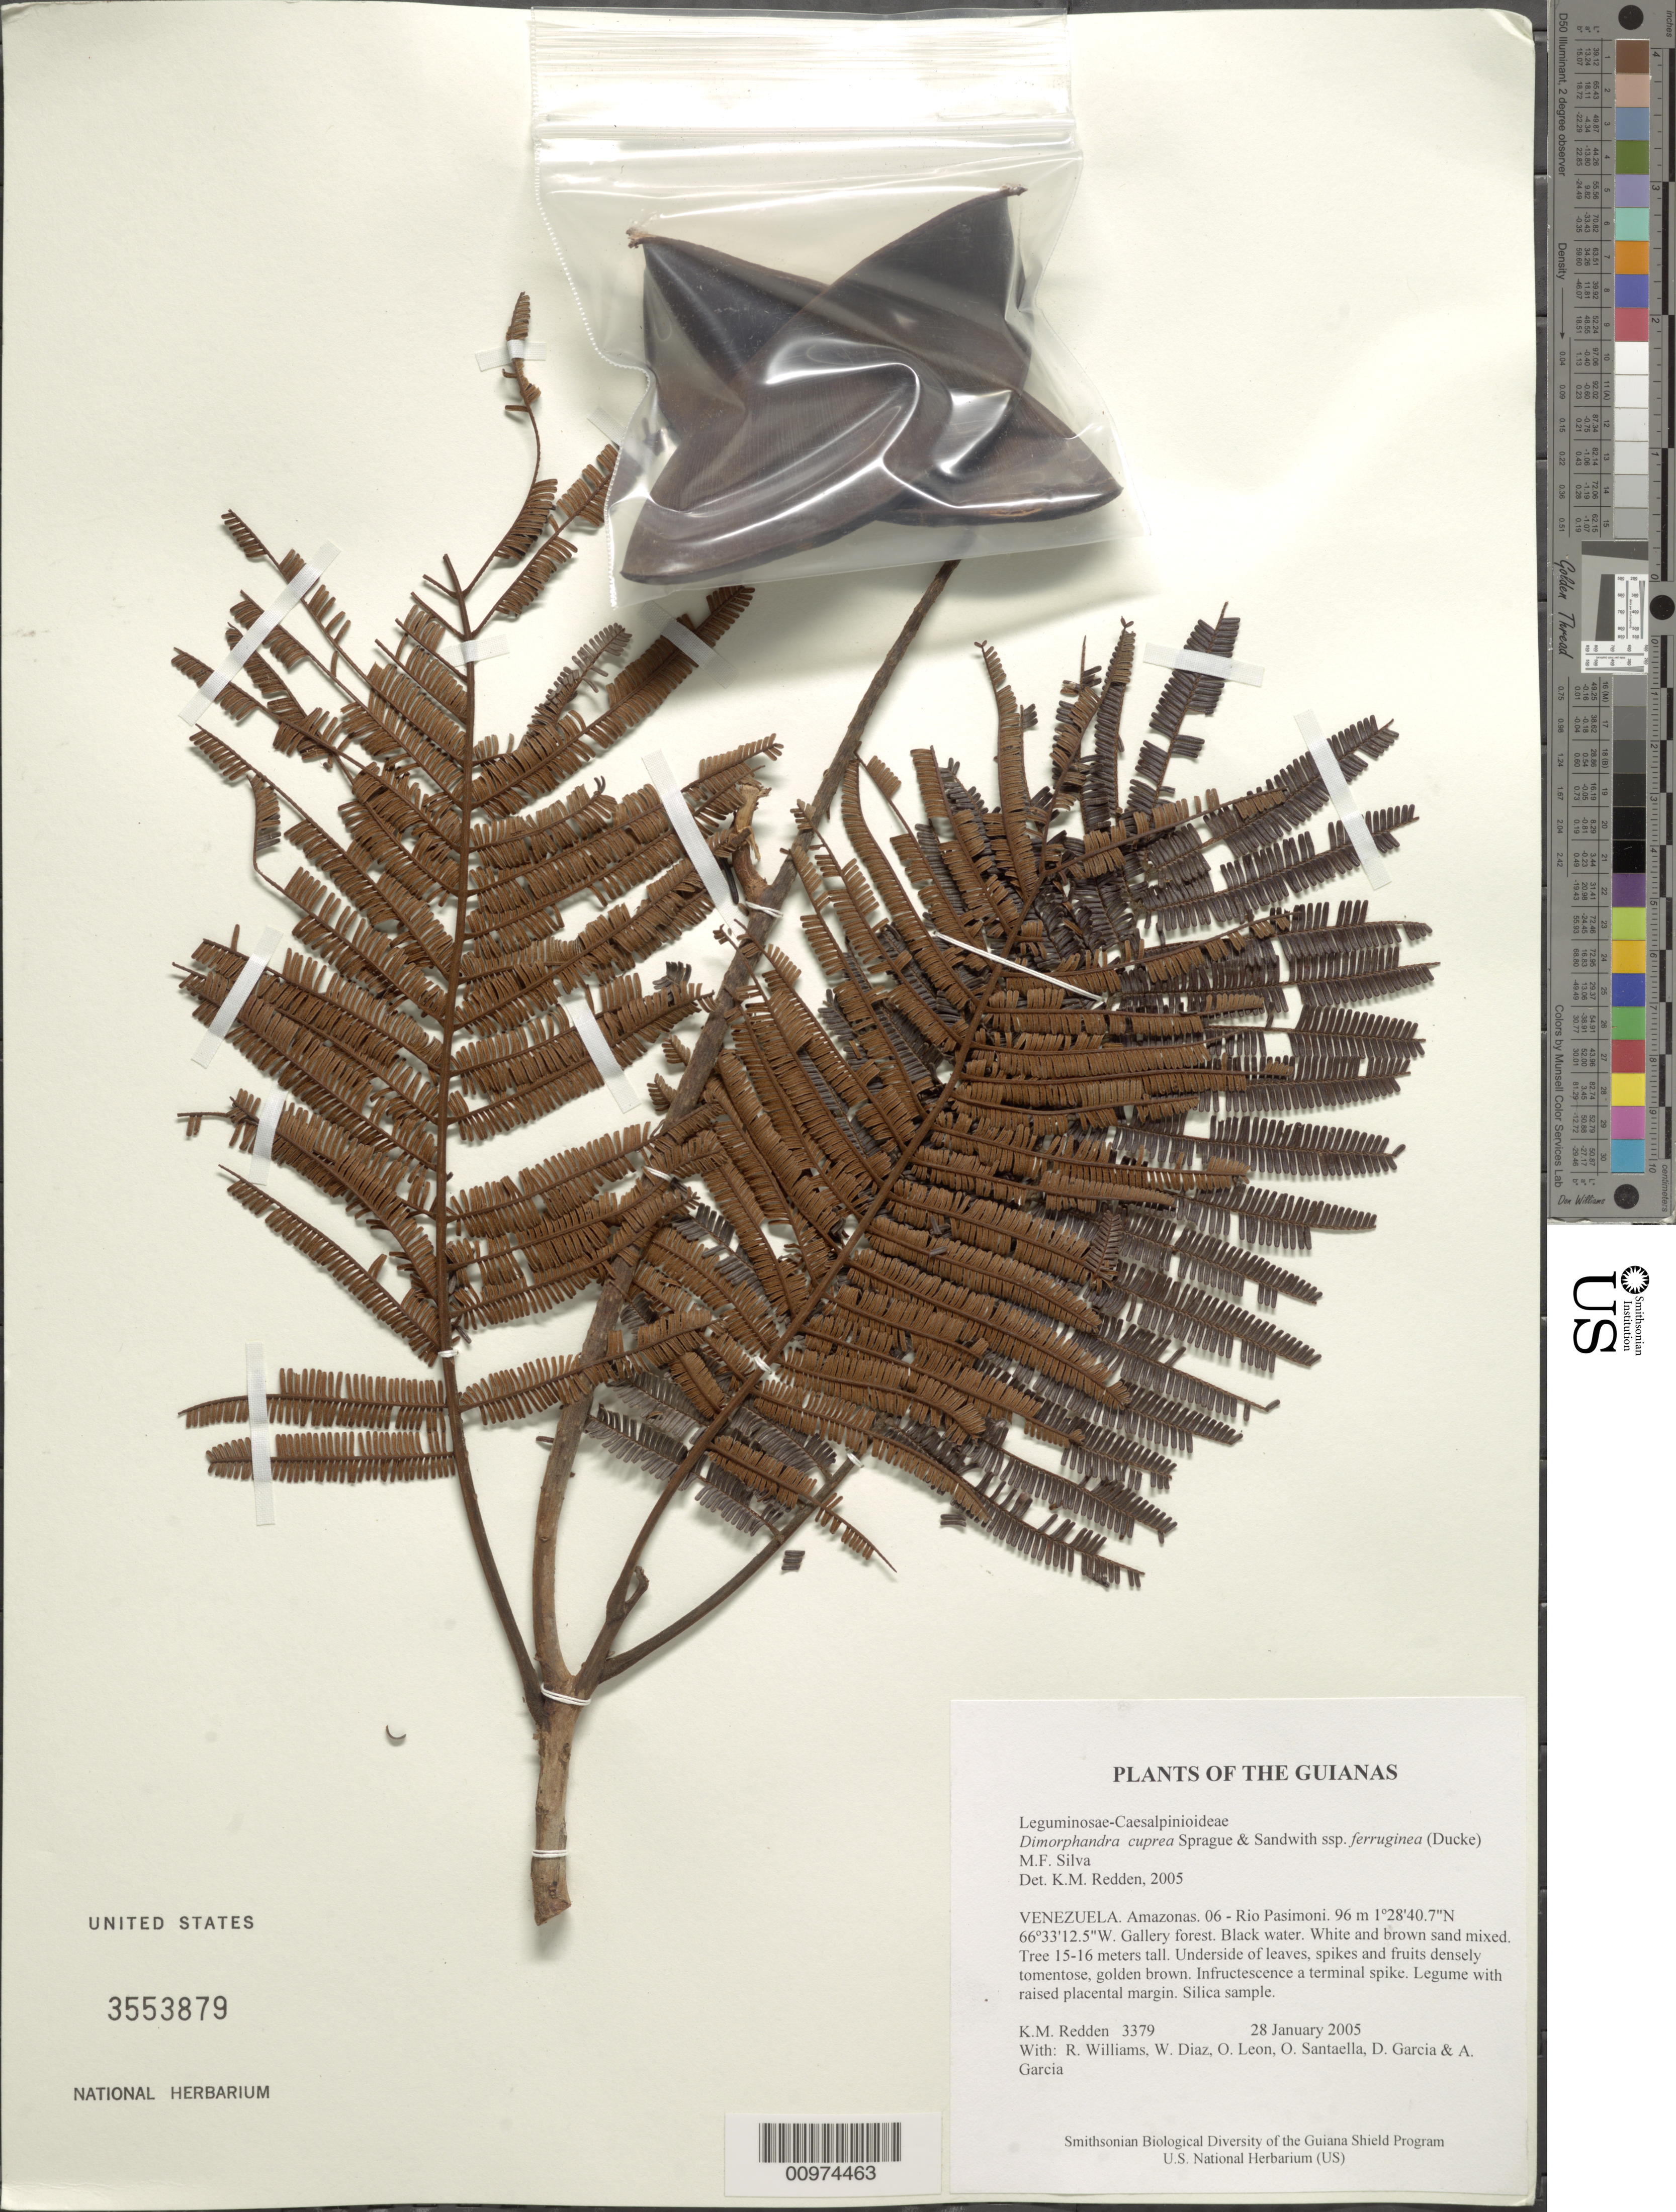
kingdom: Plantae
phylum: Tracheophyta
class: Magnoliopsida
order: Fabales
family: Fabaceae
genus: Dimorphandra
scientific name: Dimorphandra cuprea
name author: Sprague & Sandwith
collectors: K. M. Redden, R. Williams, W. Díaz P., O. León, O. Santaella, D. Garcia & A. Garcia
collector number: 3379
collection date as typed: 28 January 2005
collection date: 2005-01-28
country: Venezuela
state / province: Amazonas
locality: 06 - Rio Pasimoni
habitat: Gallery forest. Black water. White and brown sand mixed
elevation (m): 96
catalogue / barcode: US 3553879